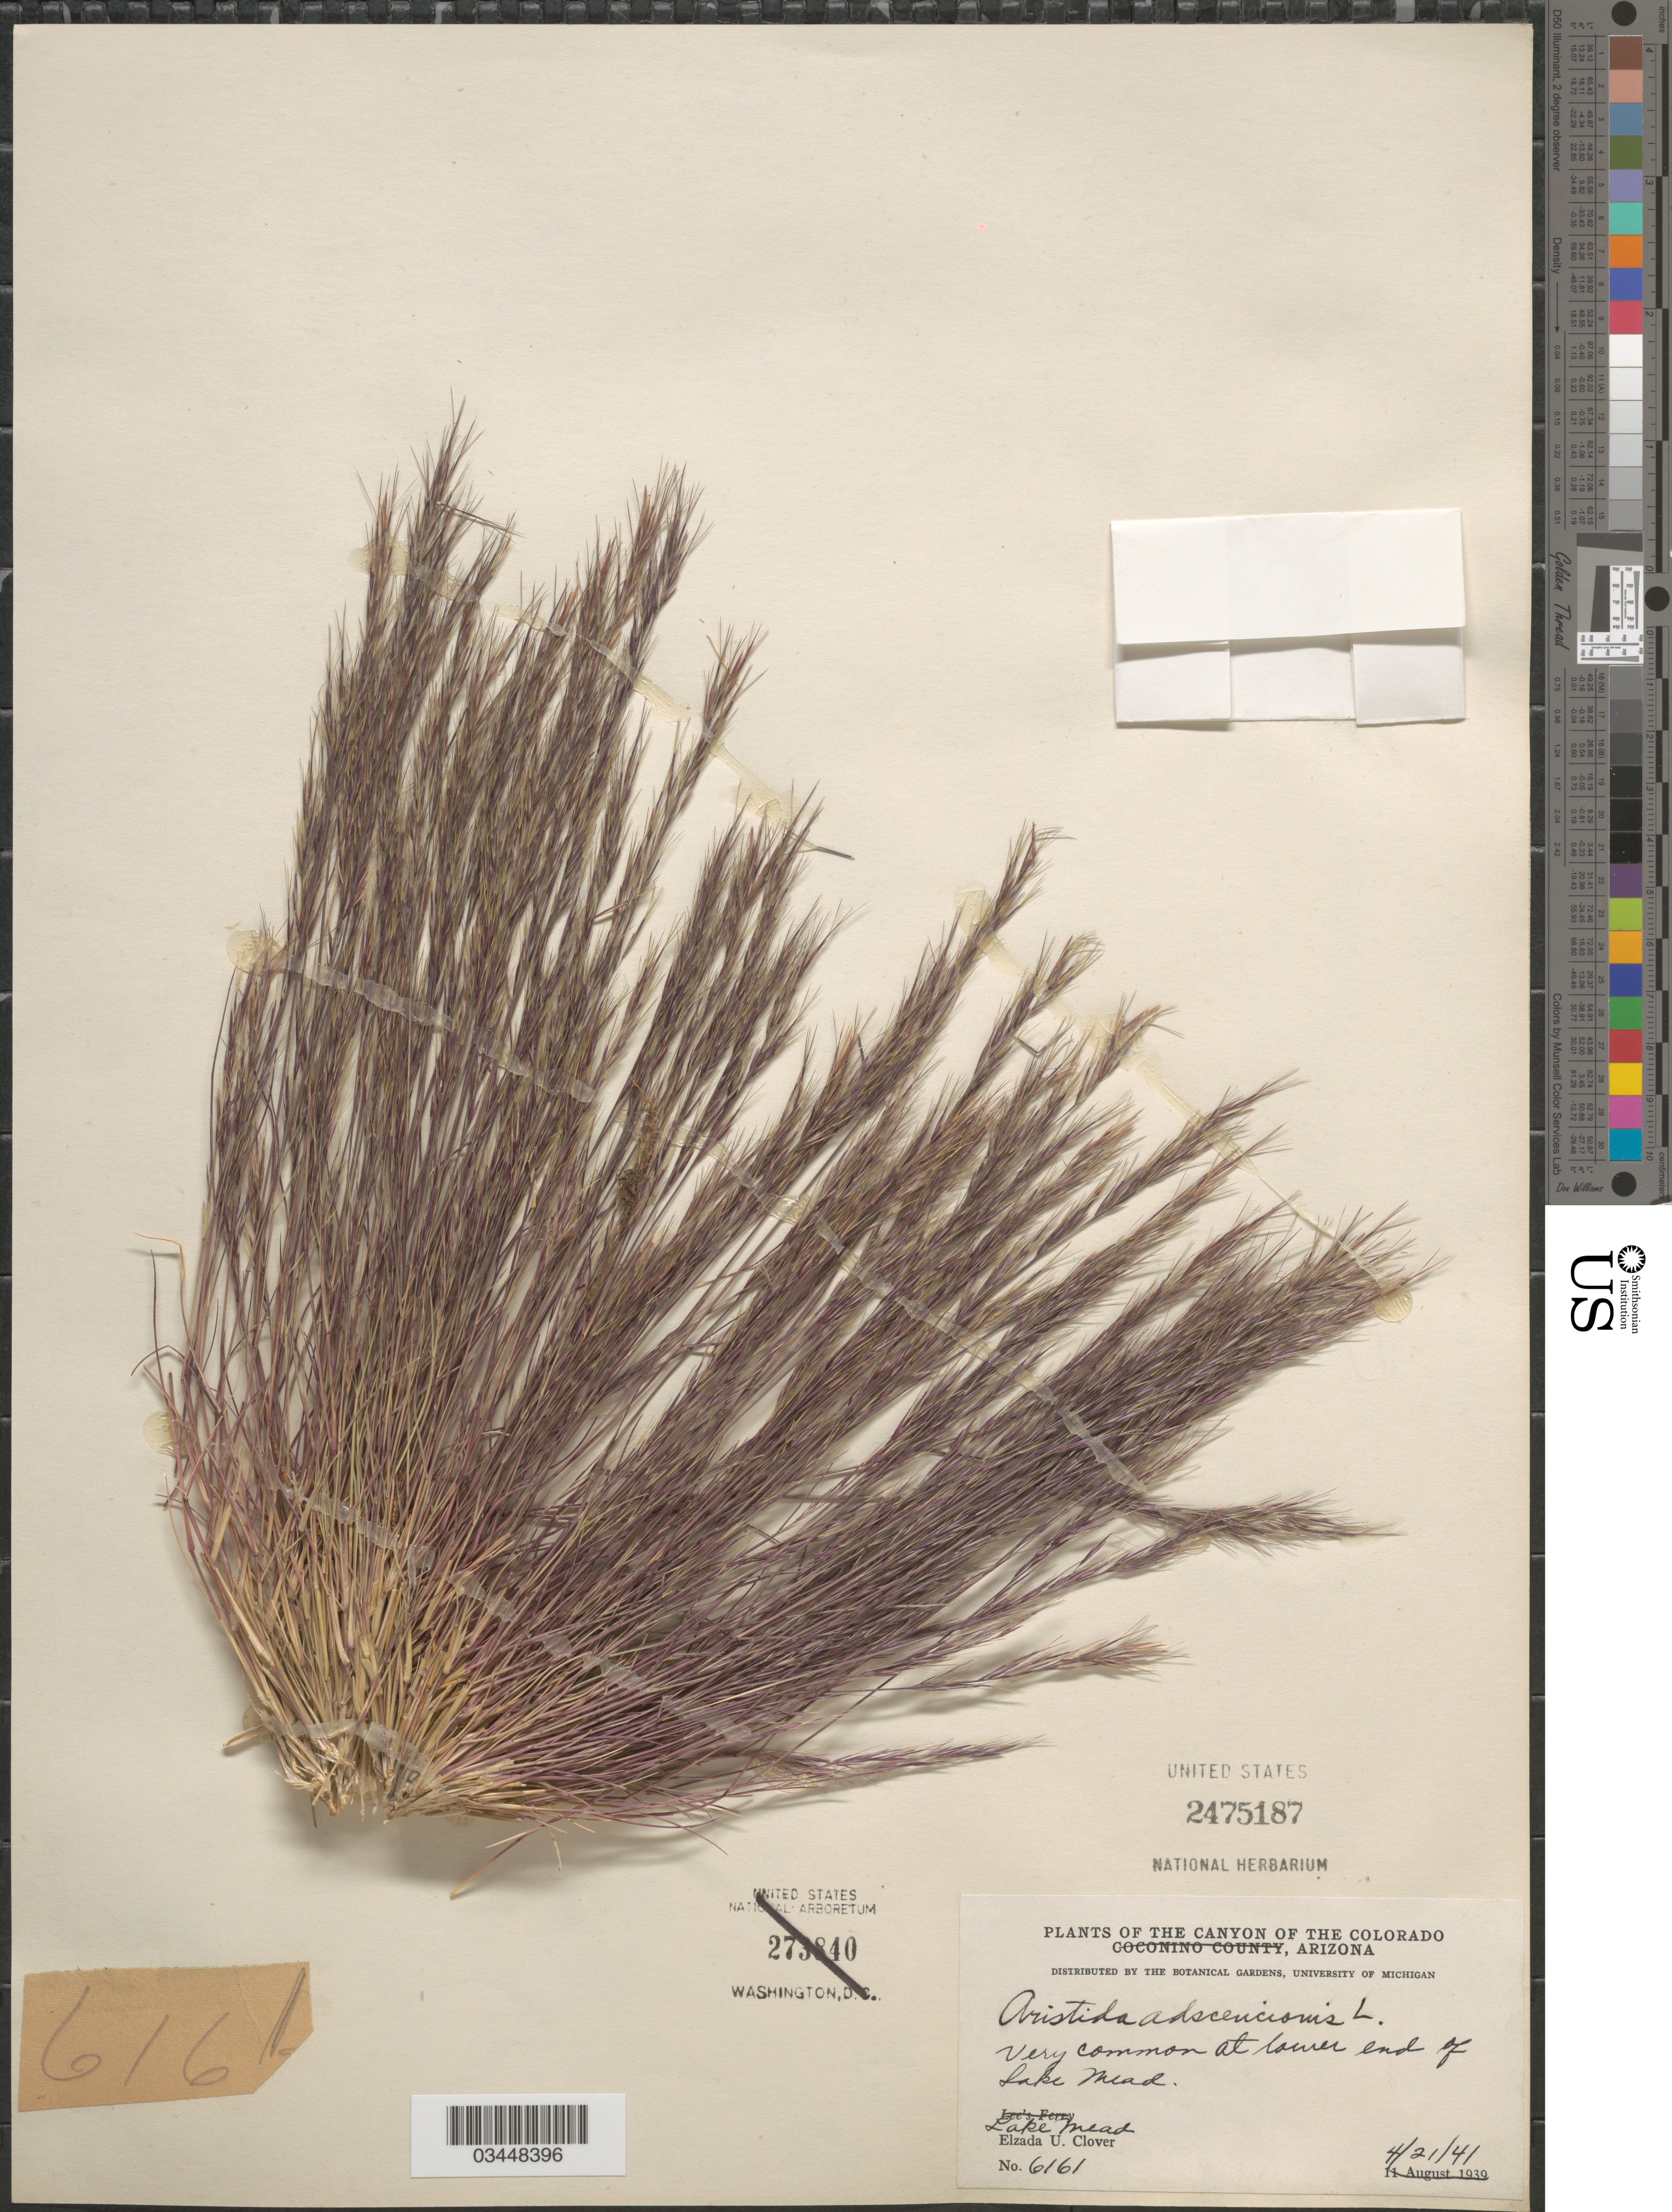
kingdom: Plantae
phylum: Tracheophyta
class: Liliopsida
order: Poales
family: Poaceae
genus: Aristida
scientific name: Aristida adscensionis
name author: L.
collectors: E. U. Clover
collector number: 6161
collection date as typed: Transcribed d/m/y: 21/4/41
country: United States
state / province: Arizona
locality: Canyon of the Colorado. Very common at lower end of Lake Mead. Lake Mead.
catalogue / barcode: US 2475187